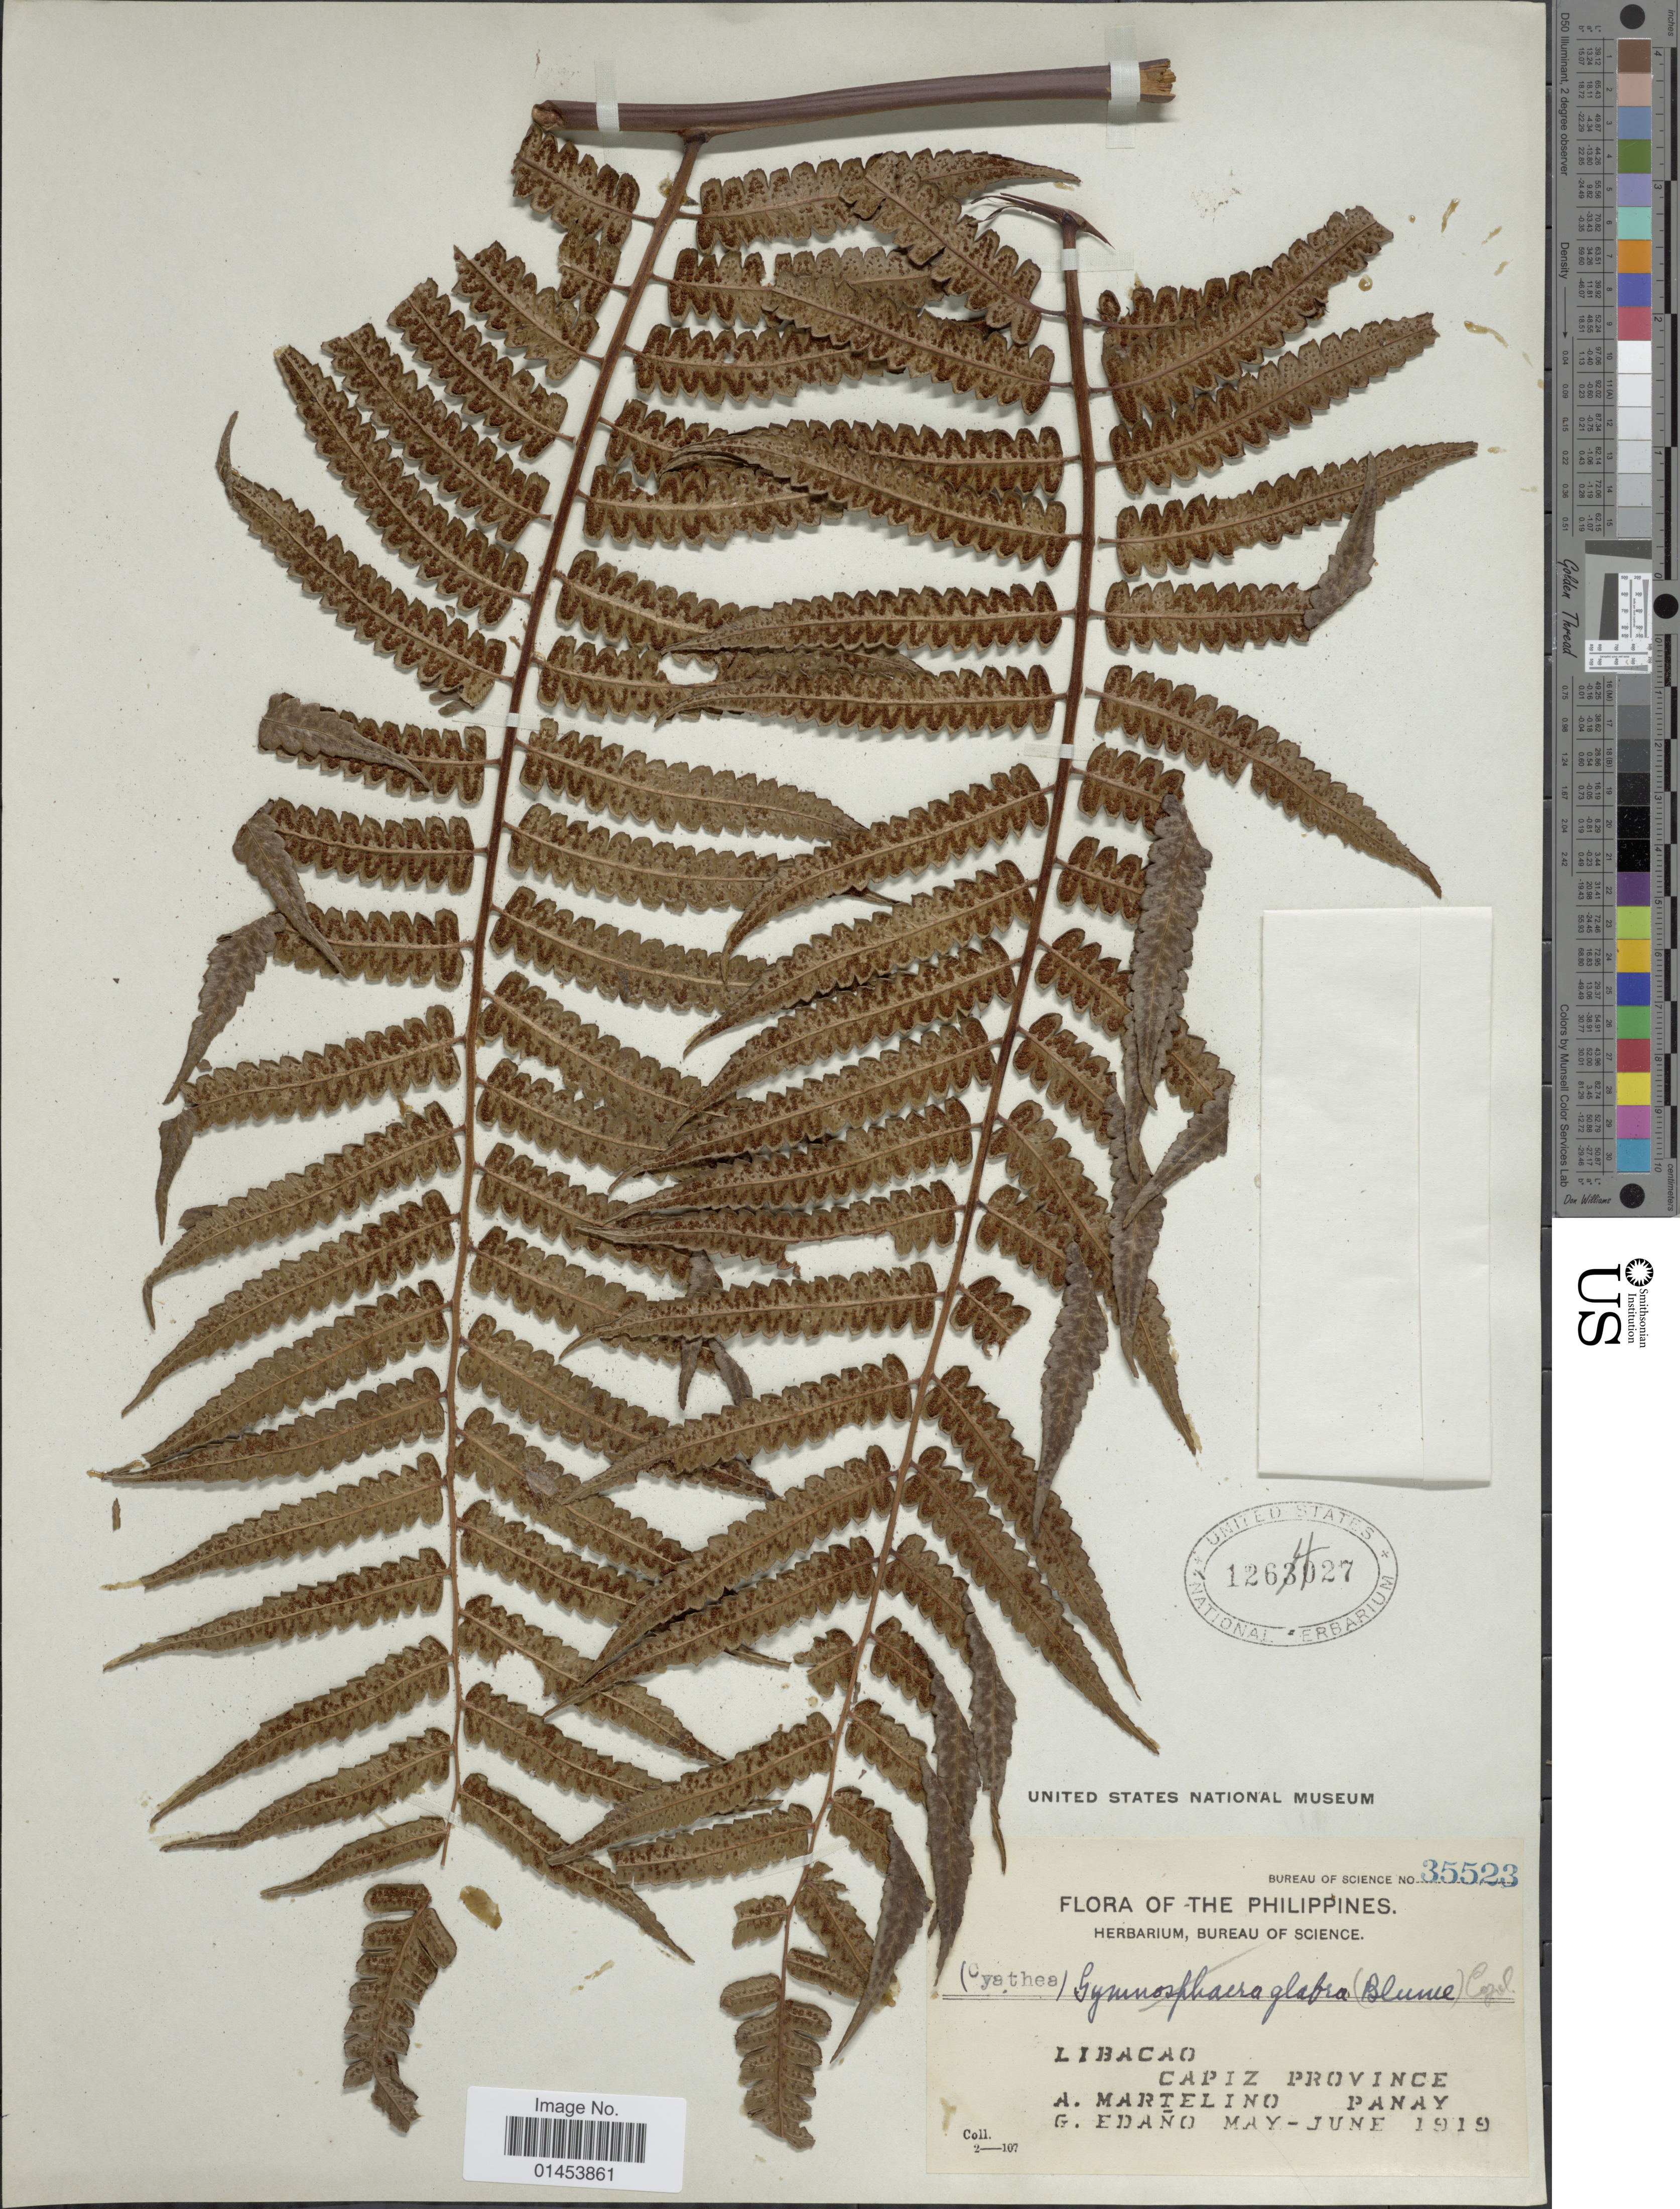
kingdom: Plantae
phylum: Tracheophyta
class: Polypodiopsida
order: Cyatheales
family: Cyatheaceae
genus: Cyathea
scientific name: Cyathea glabra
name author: (Blume) Copel.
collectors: A. Martelino & G. Edaño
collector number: Bureau of Science 35523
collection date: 1919-05/1919-06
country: Philippines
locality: Libacao, Capiz province Panay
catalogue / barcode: US 126427